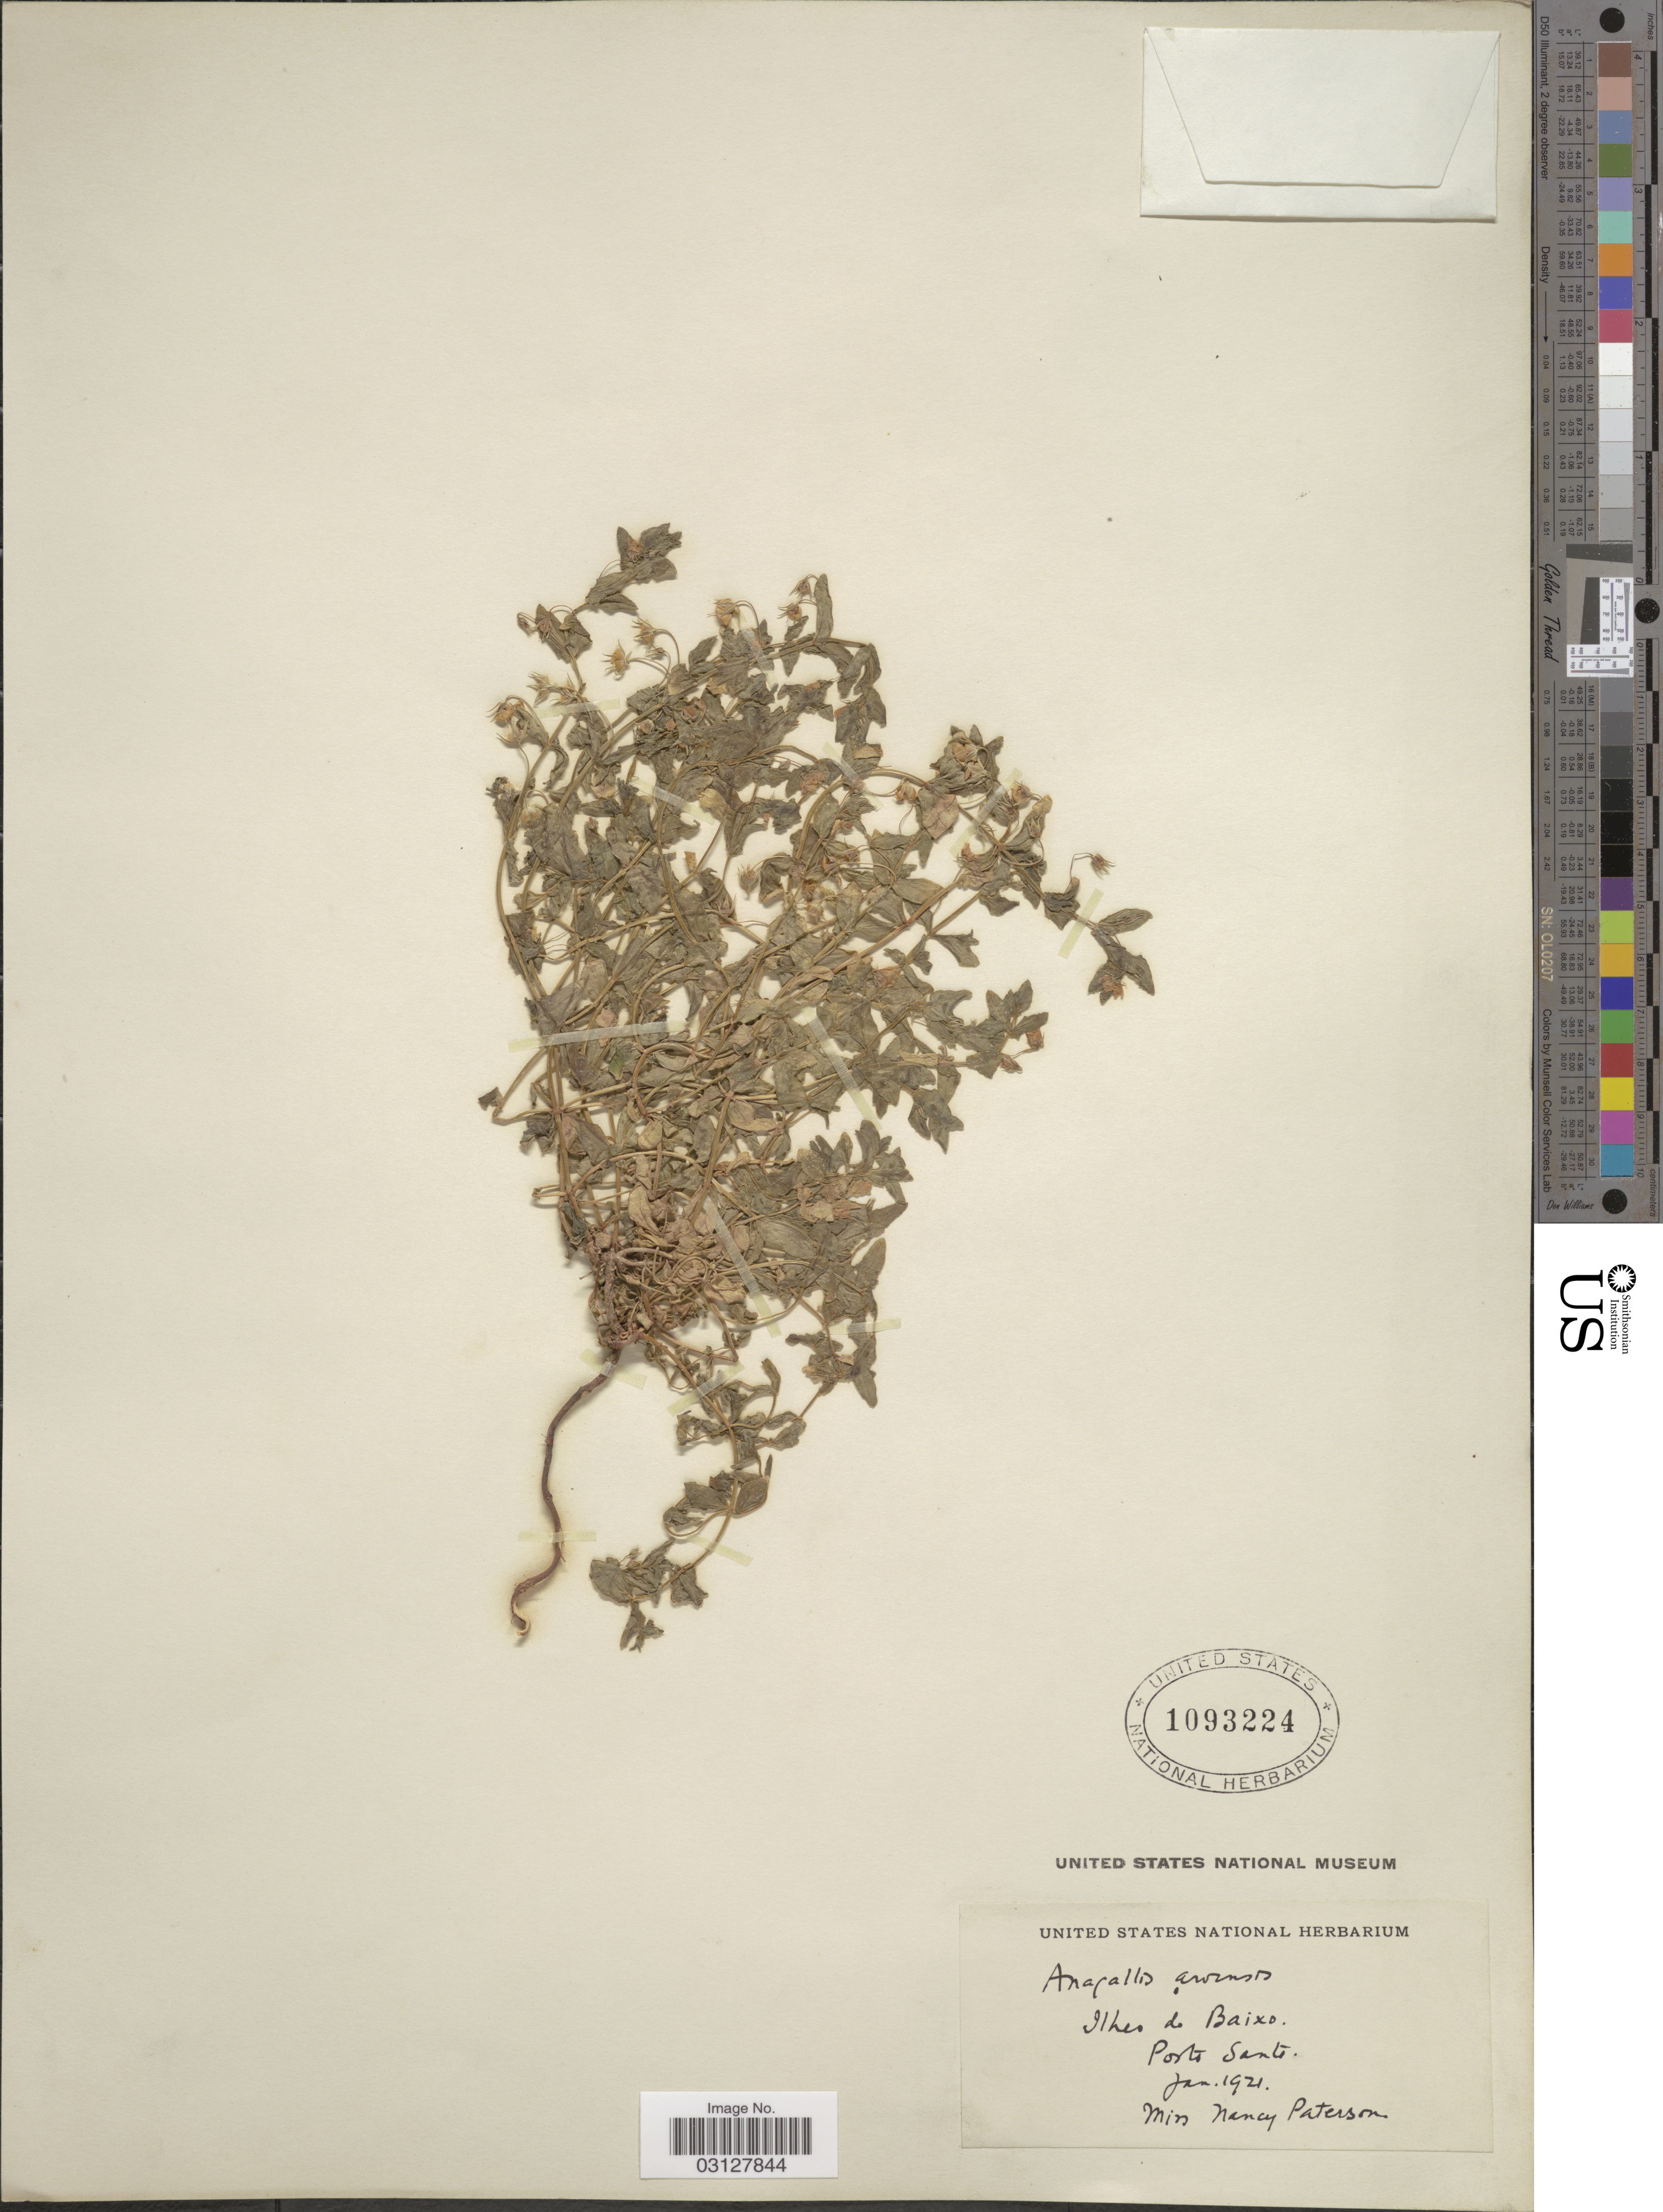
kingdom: Plantae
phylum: Tracheophyta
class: Magnoliopsida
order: Ericales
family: Primulaceae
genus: Anagallis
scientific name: Anagallis arvensis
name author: L.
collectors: N. Paterson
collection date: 1921-01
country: Portugal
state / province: Madeira (Aut. Reg.)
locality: Ilhes do Baixo. Porto Santo.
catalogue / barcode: US 1093224